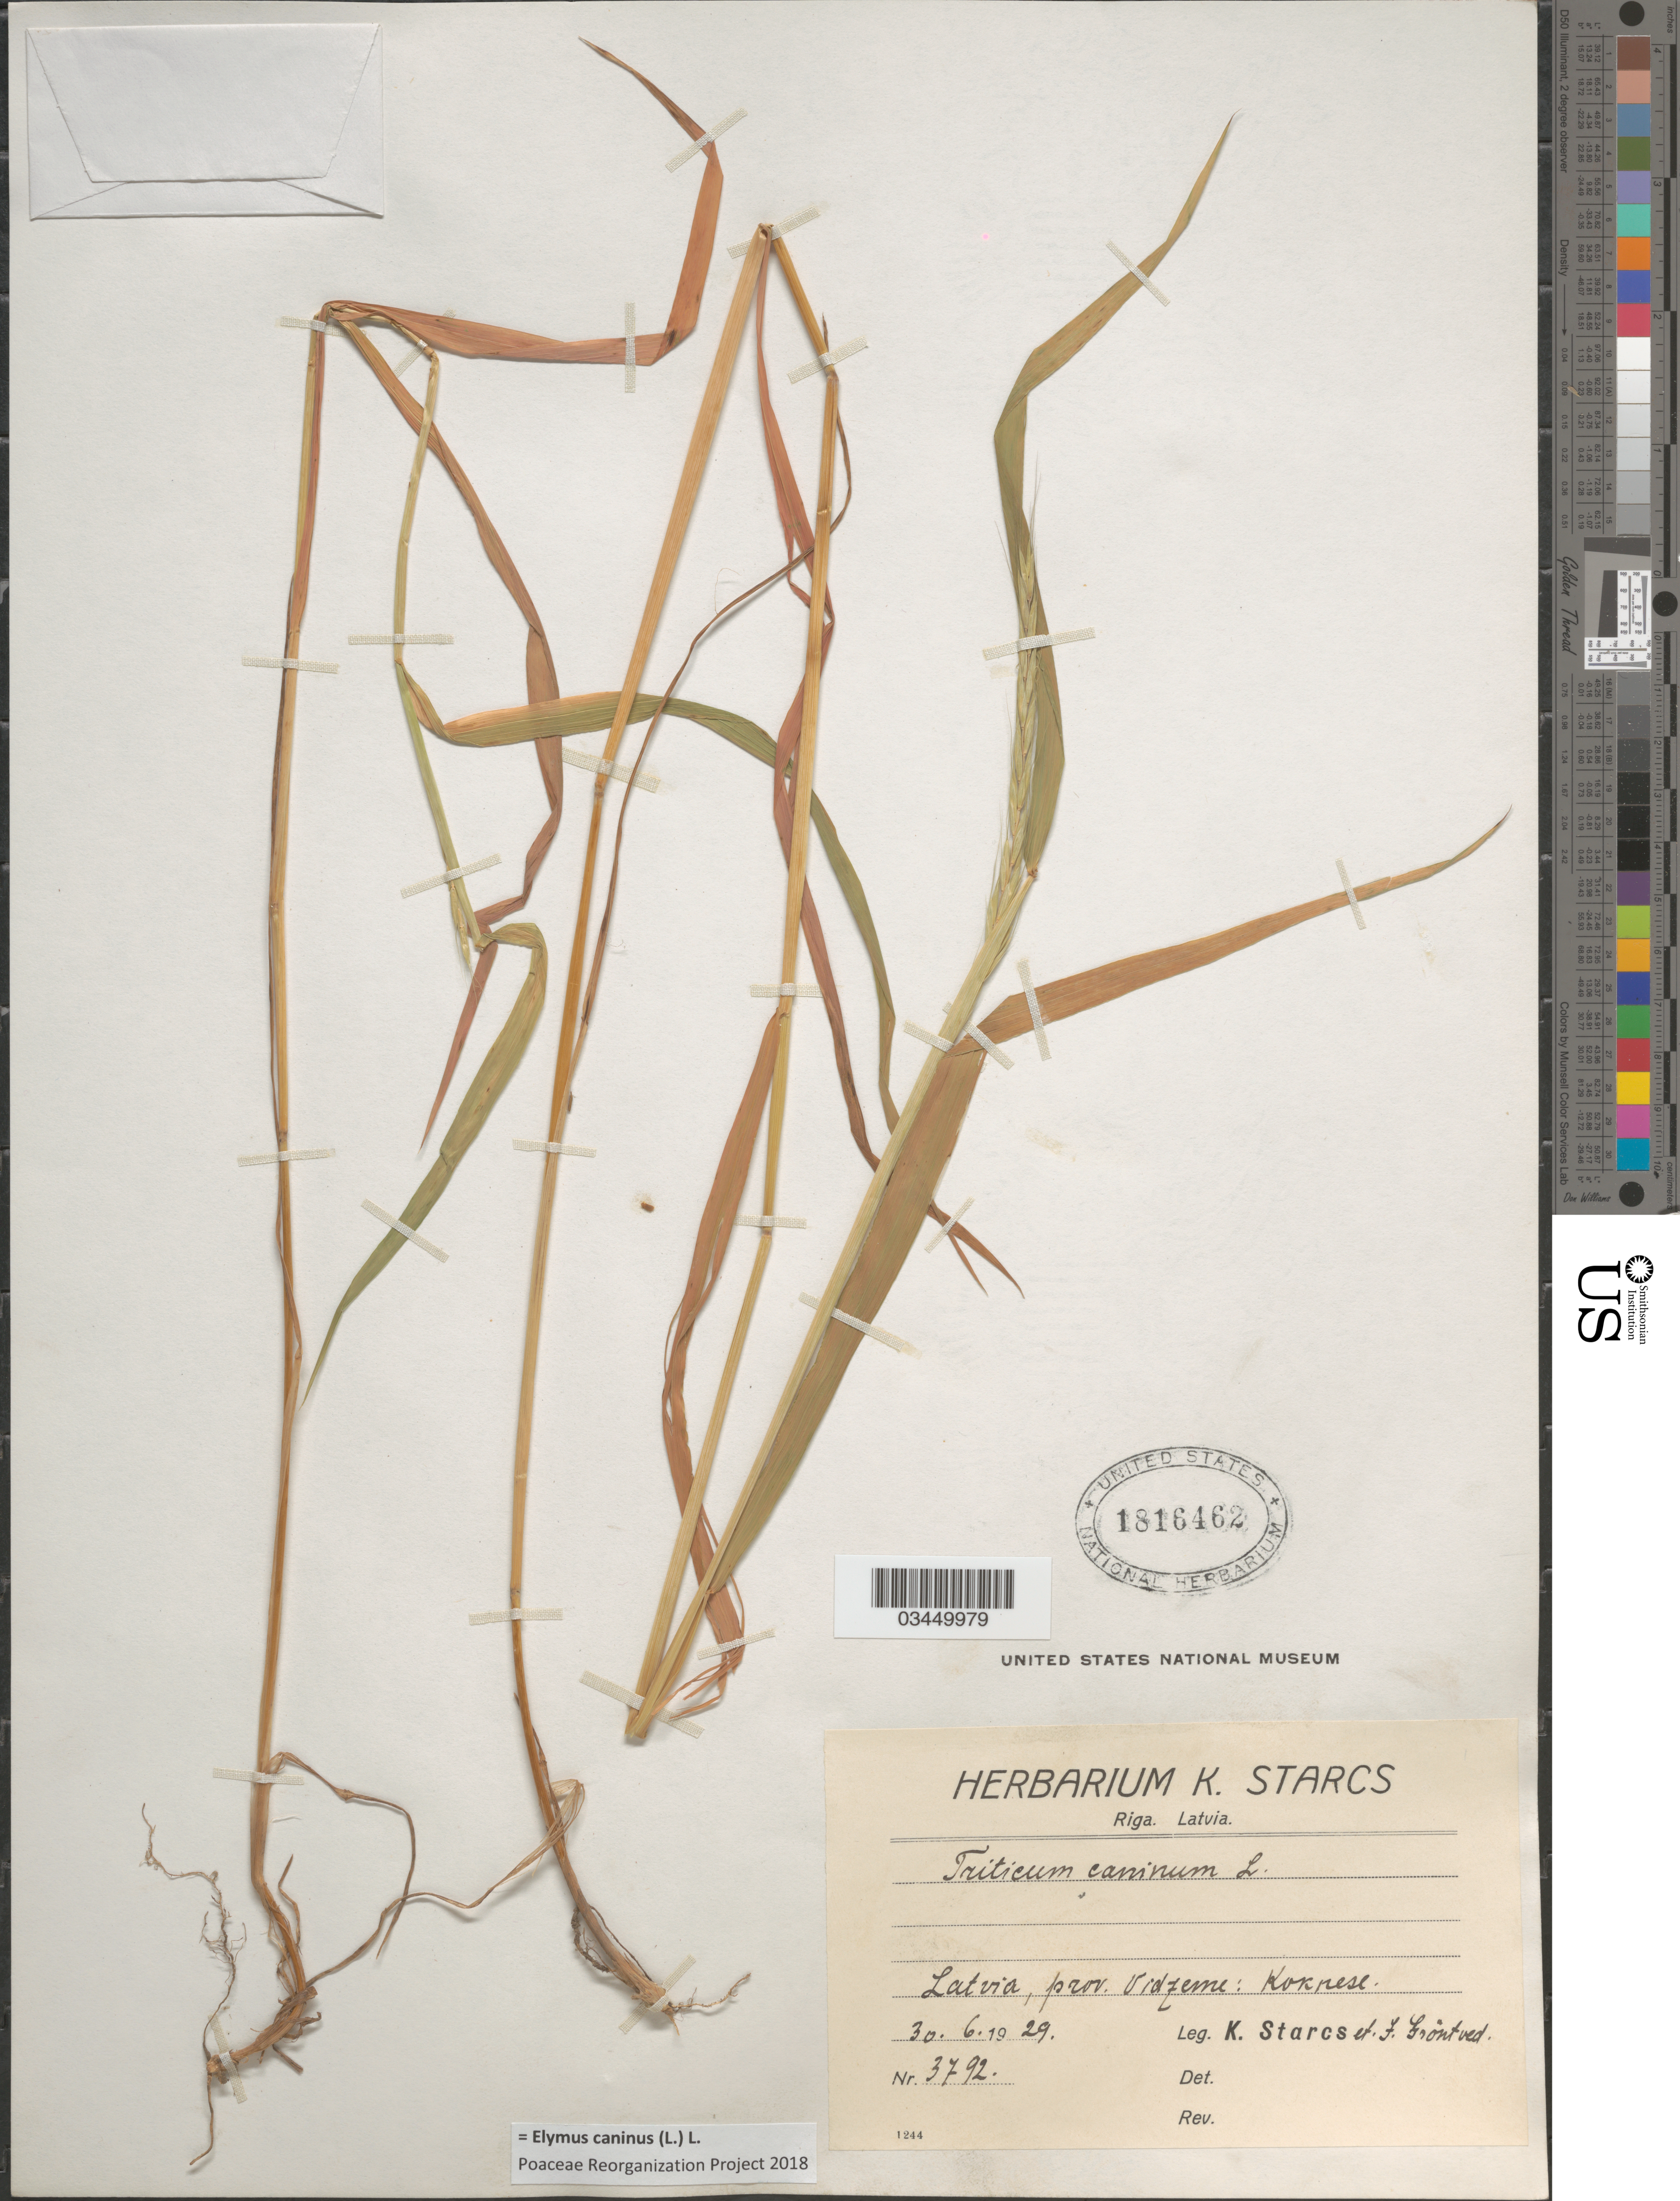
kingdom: Plantae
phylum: Tracheophyta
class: Liliopsida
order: Poales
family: Poaceae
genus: Elymus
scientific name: Elymus caninus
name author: (L.) L.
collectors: K. Starcs & F. Gröntved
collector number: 3792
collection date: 1929-06-30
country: Latvia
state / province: Riga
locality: Prov. Vidzeme: Koknese [interpreted].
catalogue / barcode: US 1816462